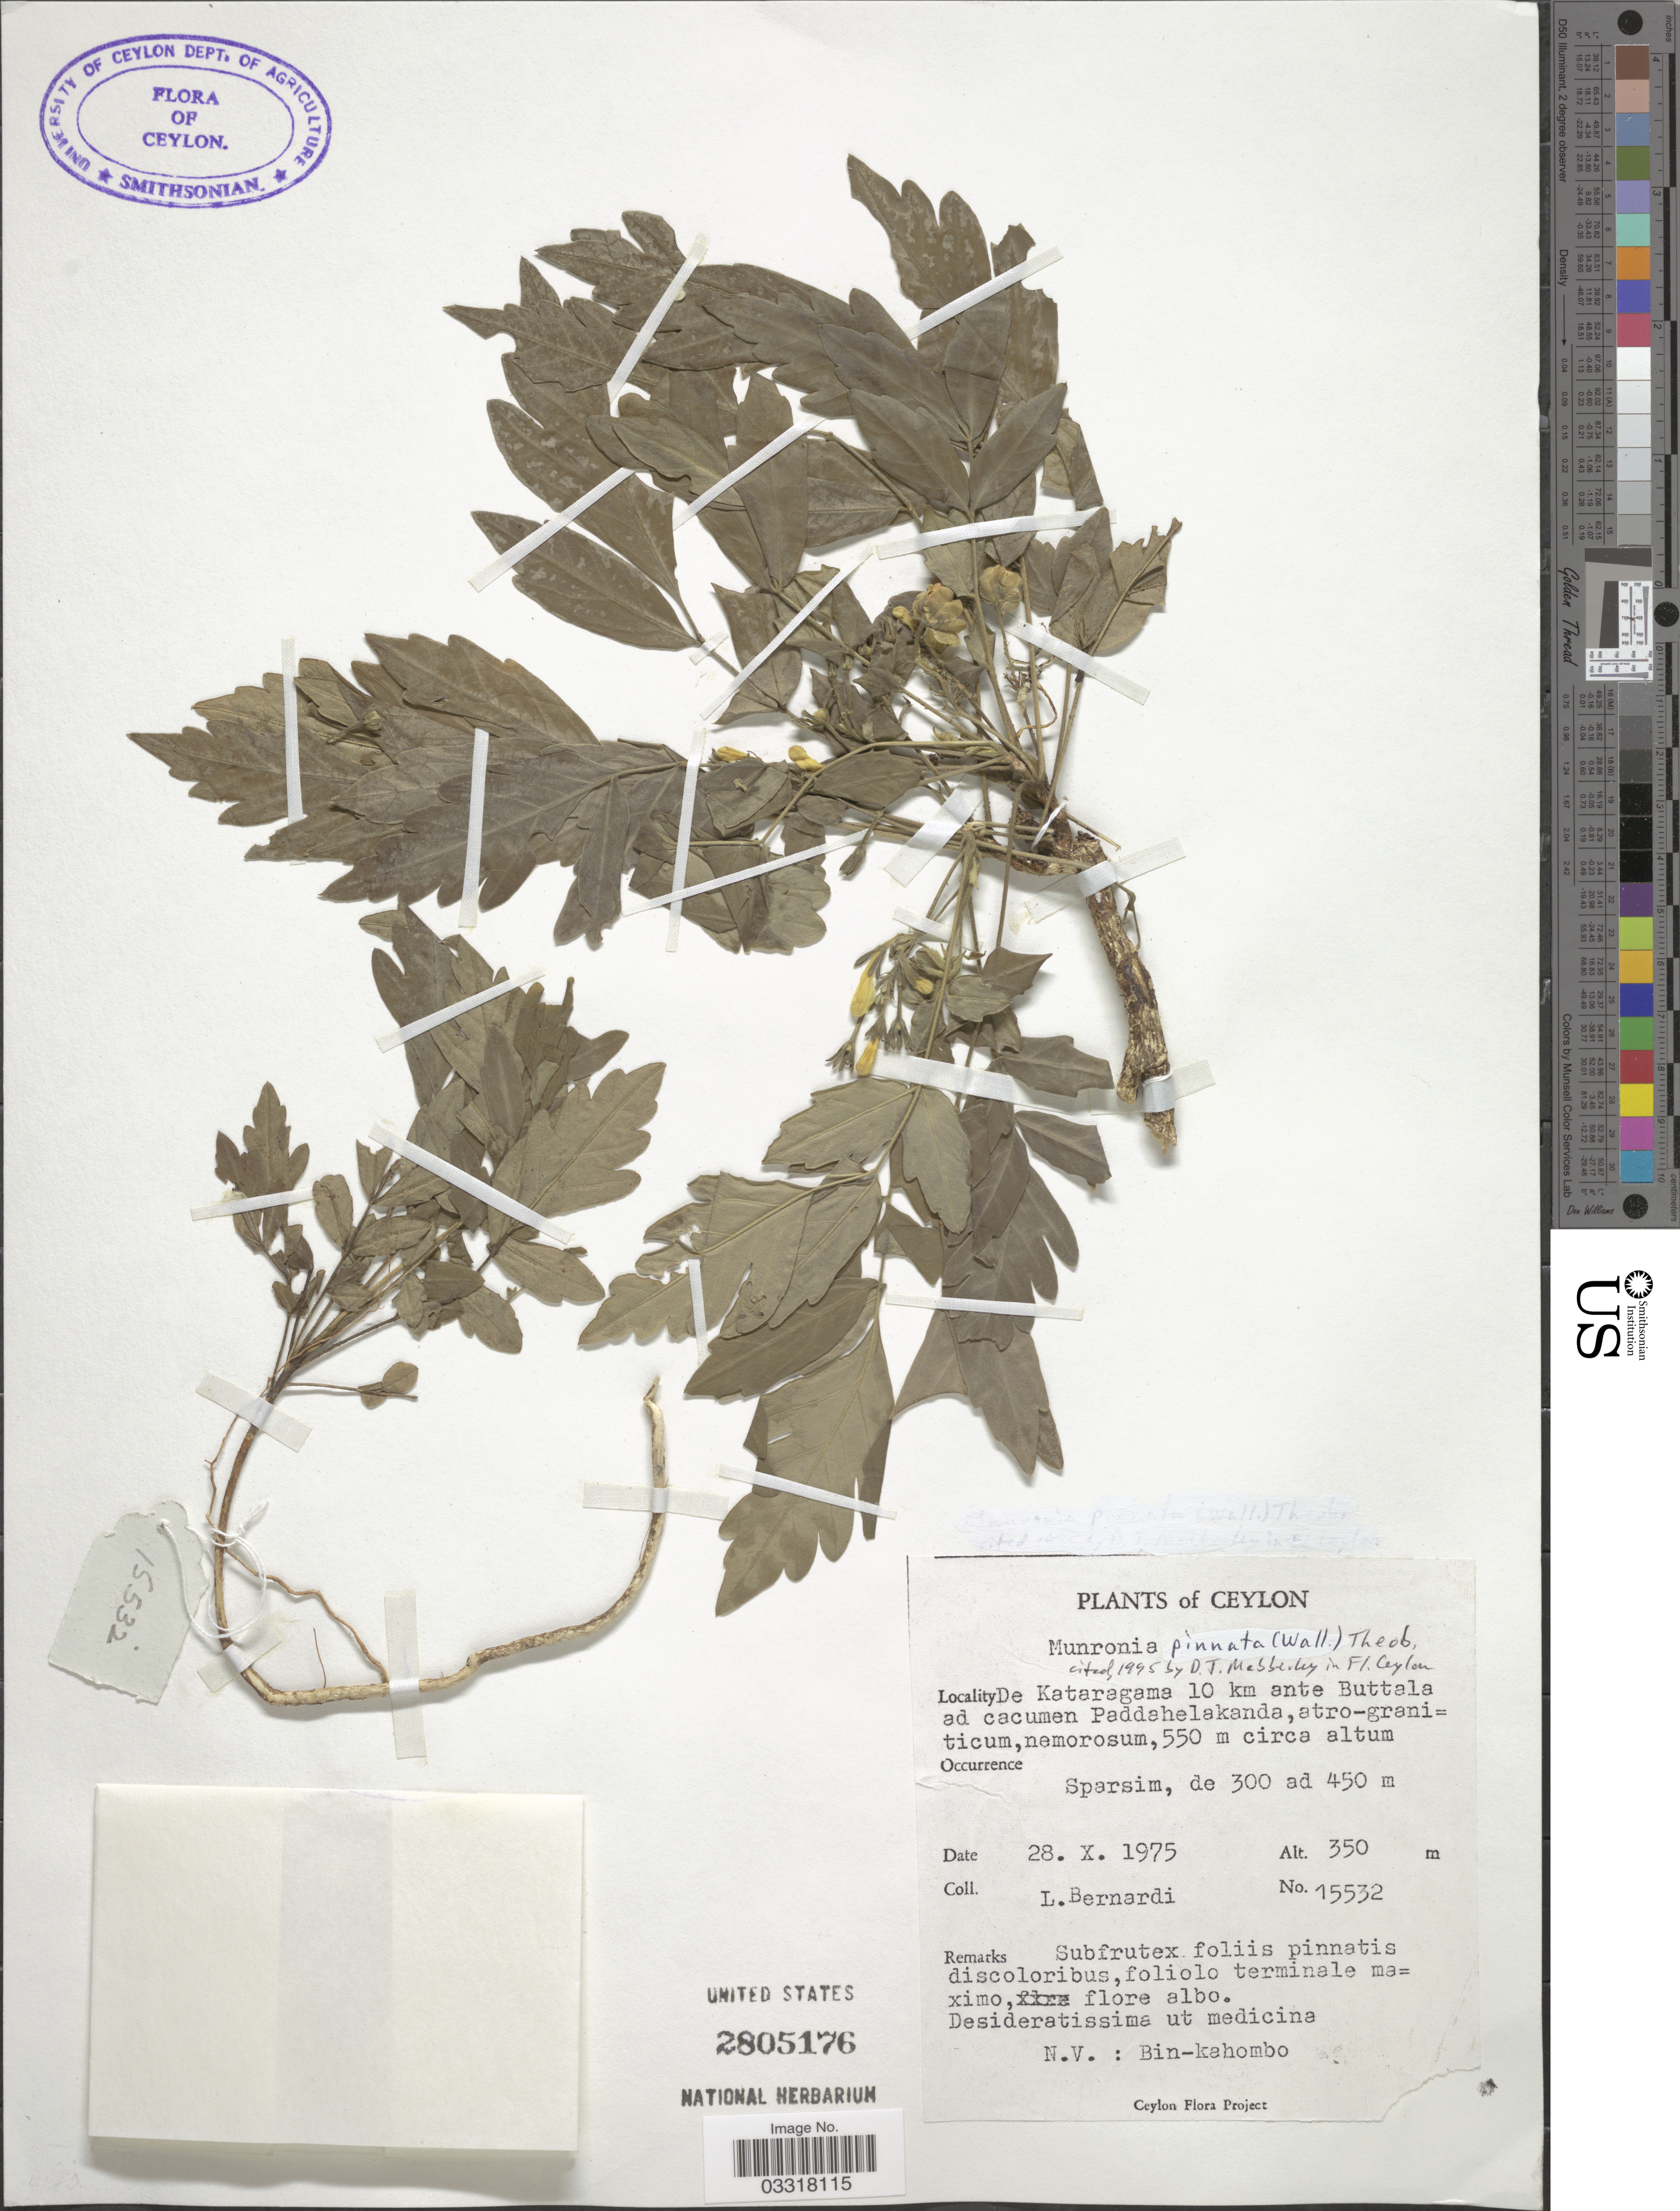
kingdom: Plantae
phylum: Tracheophyta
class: Magnoliopsida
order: Sapindales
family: Meliaceae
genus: Munronia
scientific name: Munronia pinnata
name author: (Wall.) Theobald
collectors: L. Bernardi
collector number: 15532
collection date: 1975-10-28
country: Sri Lanka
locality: Ceylon. De Kataragama 10 km ante Buttala ad cacumen Paddahelakanda. Sparsim. [unsure placement]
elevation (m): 350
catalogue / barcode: US 2805176